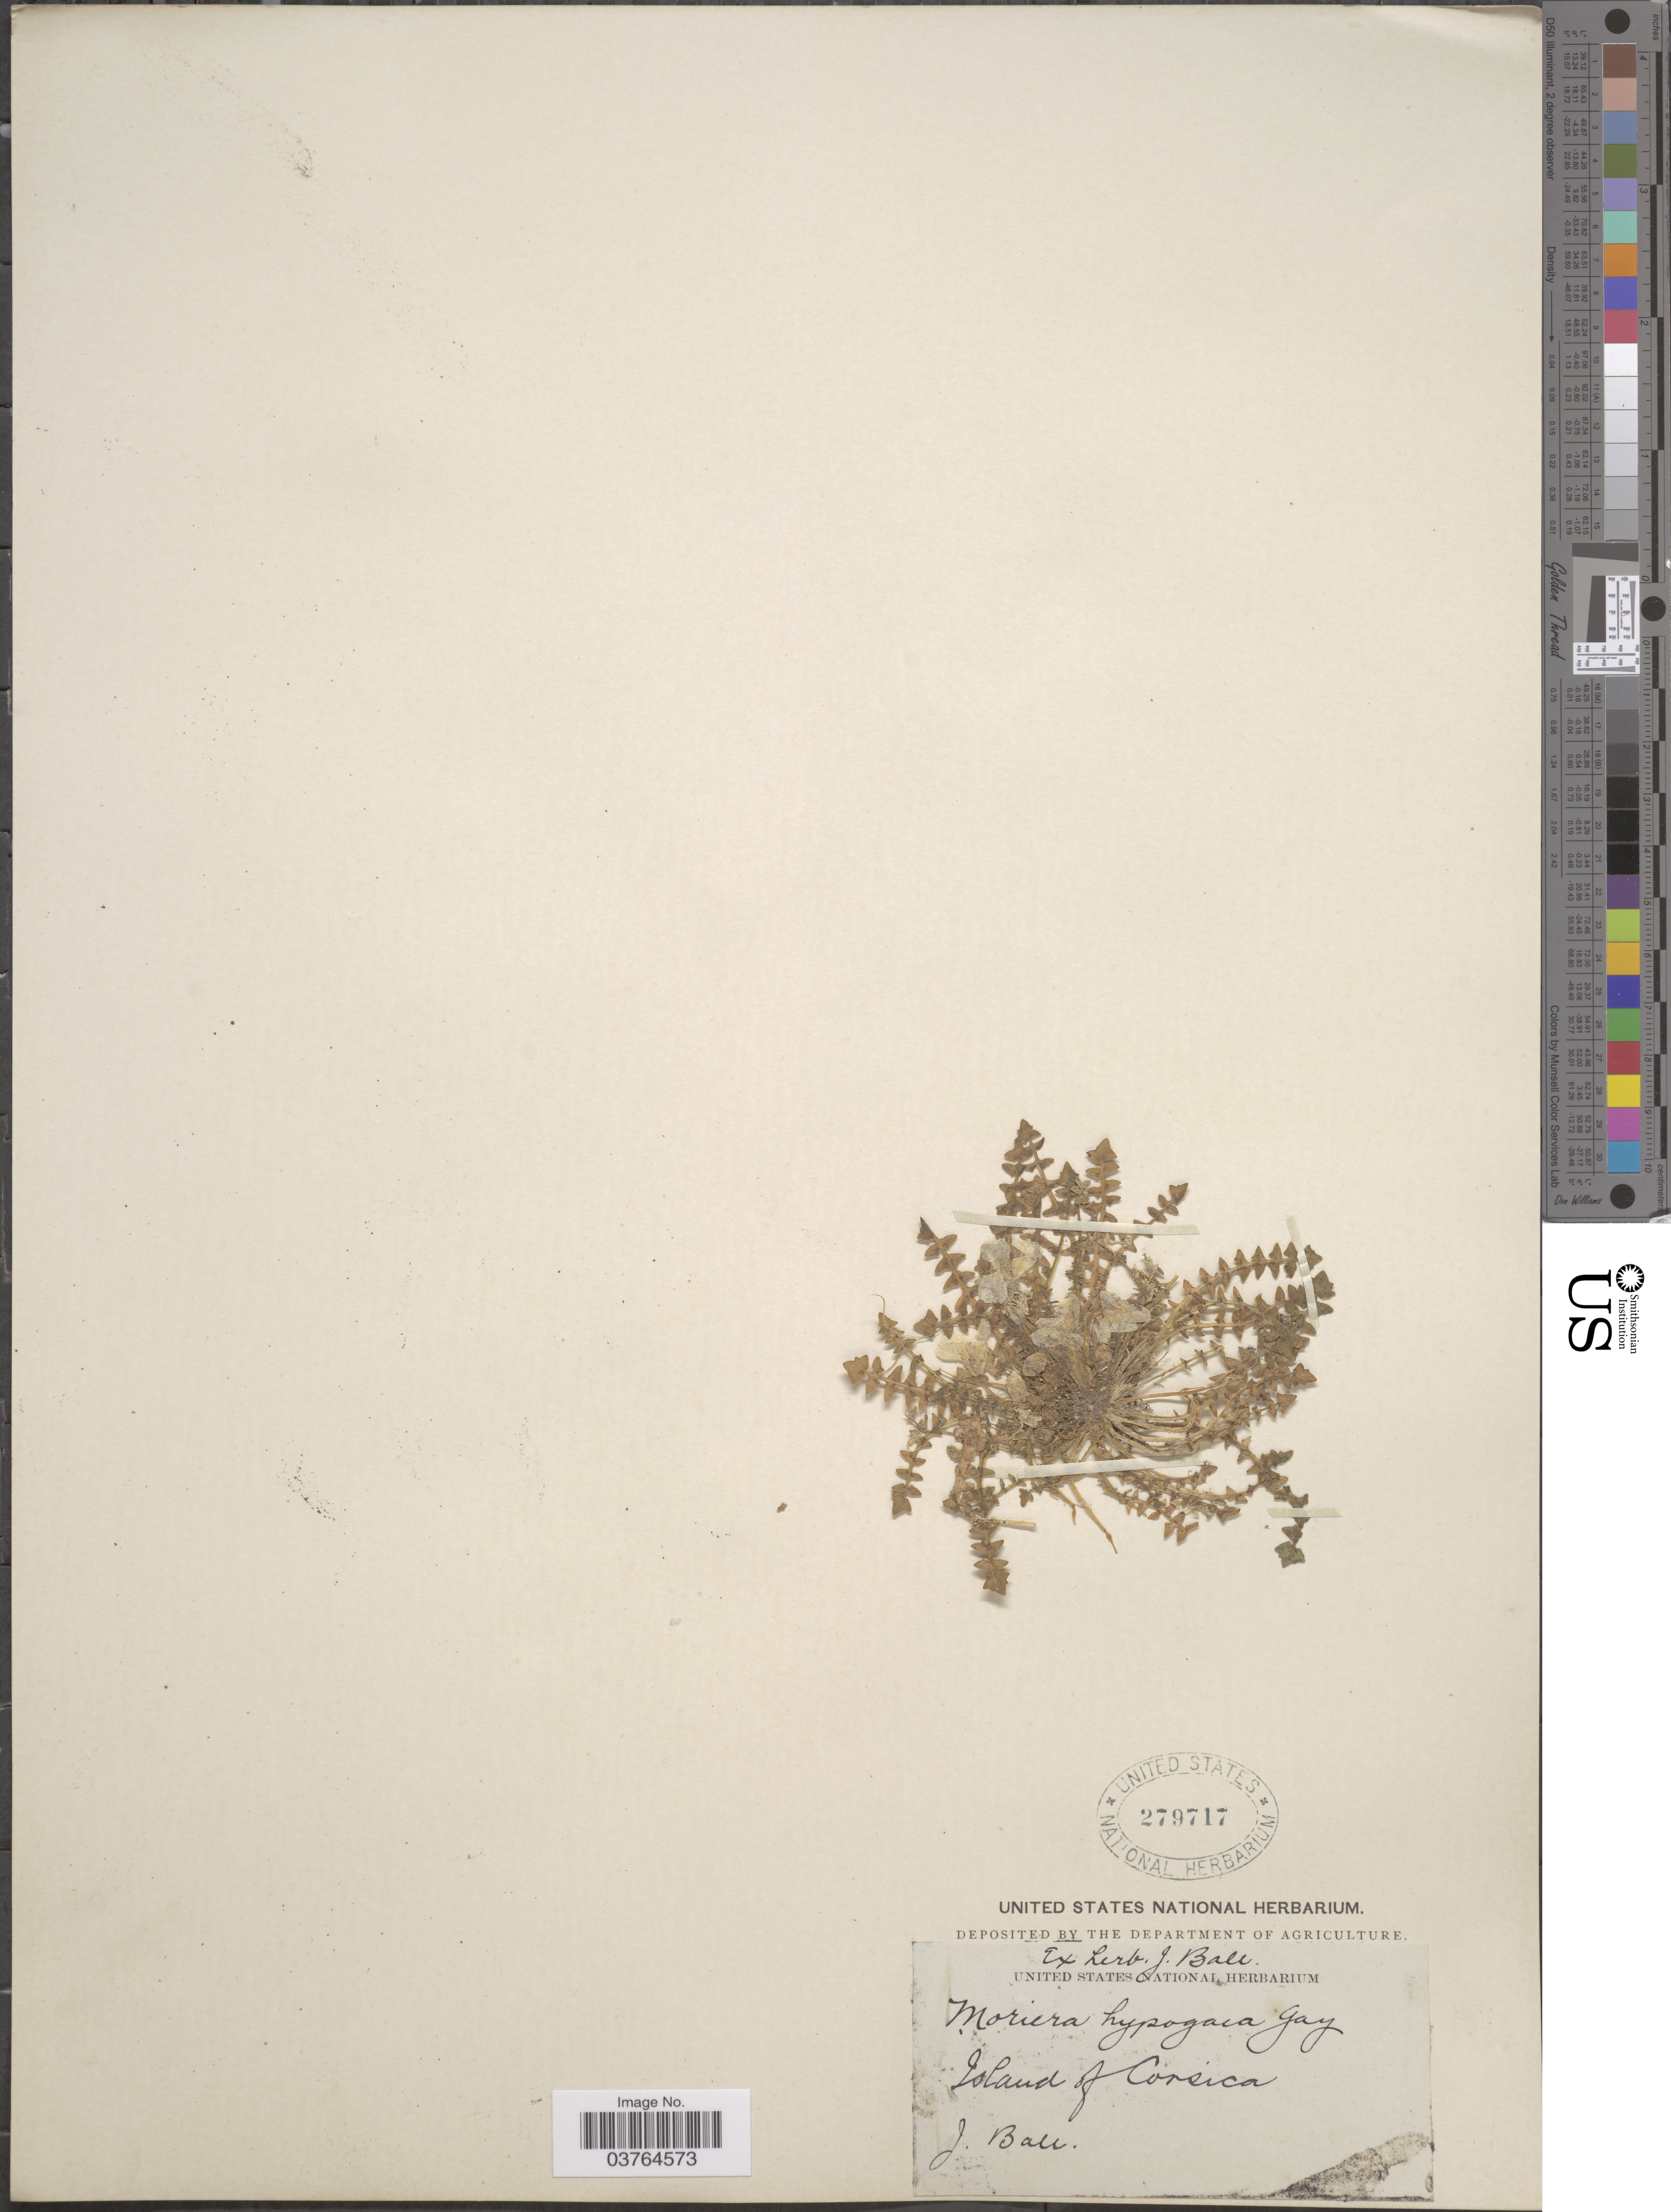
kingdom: Plantae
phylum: Tracheophyta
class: Magnoliopsida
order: Brassicales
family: Brassicaceae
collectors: J. Ball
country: France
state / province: Corsica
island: Corse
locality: Island of Corsica.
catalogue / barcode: US 279717